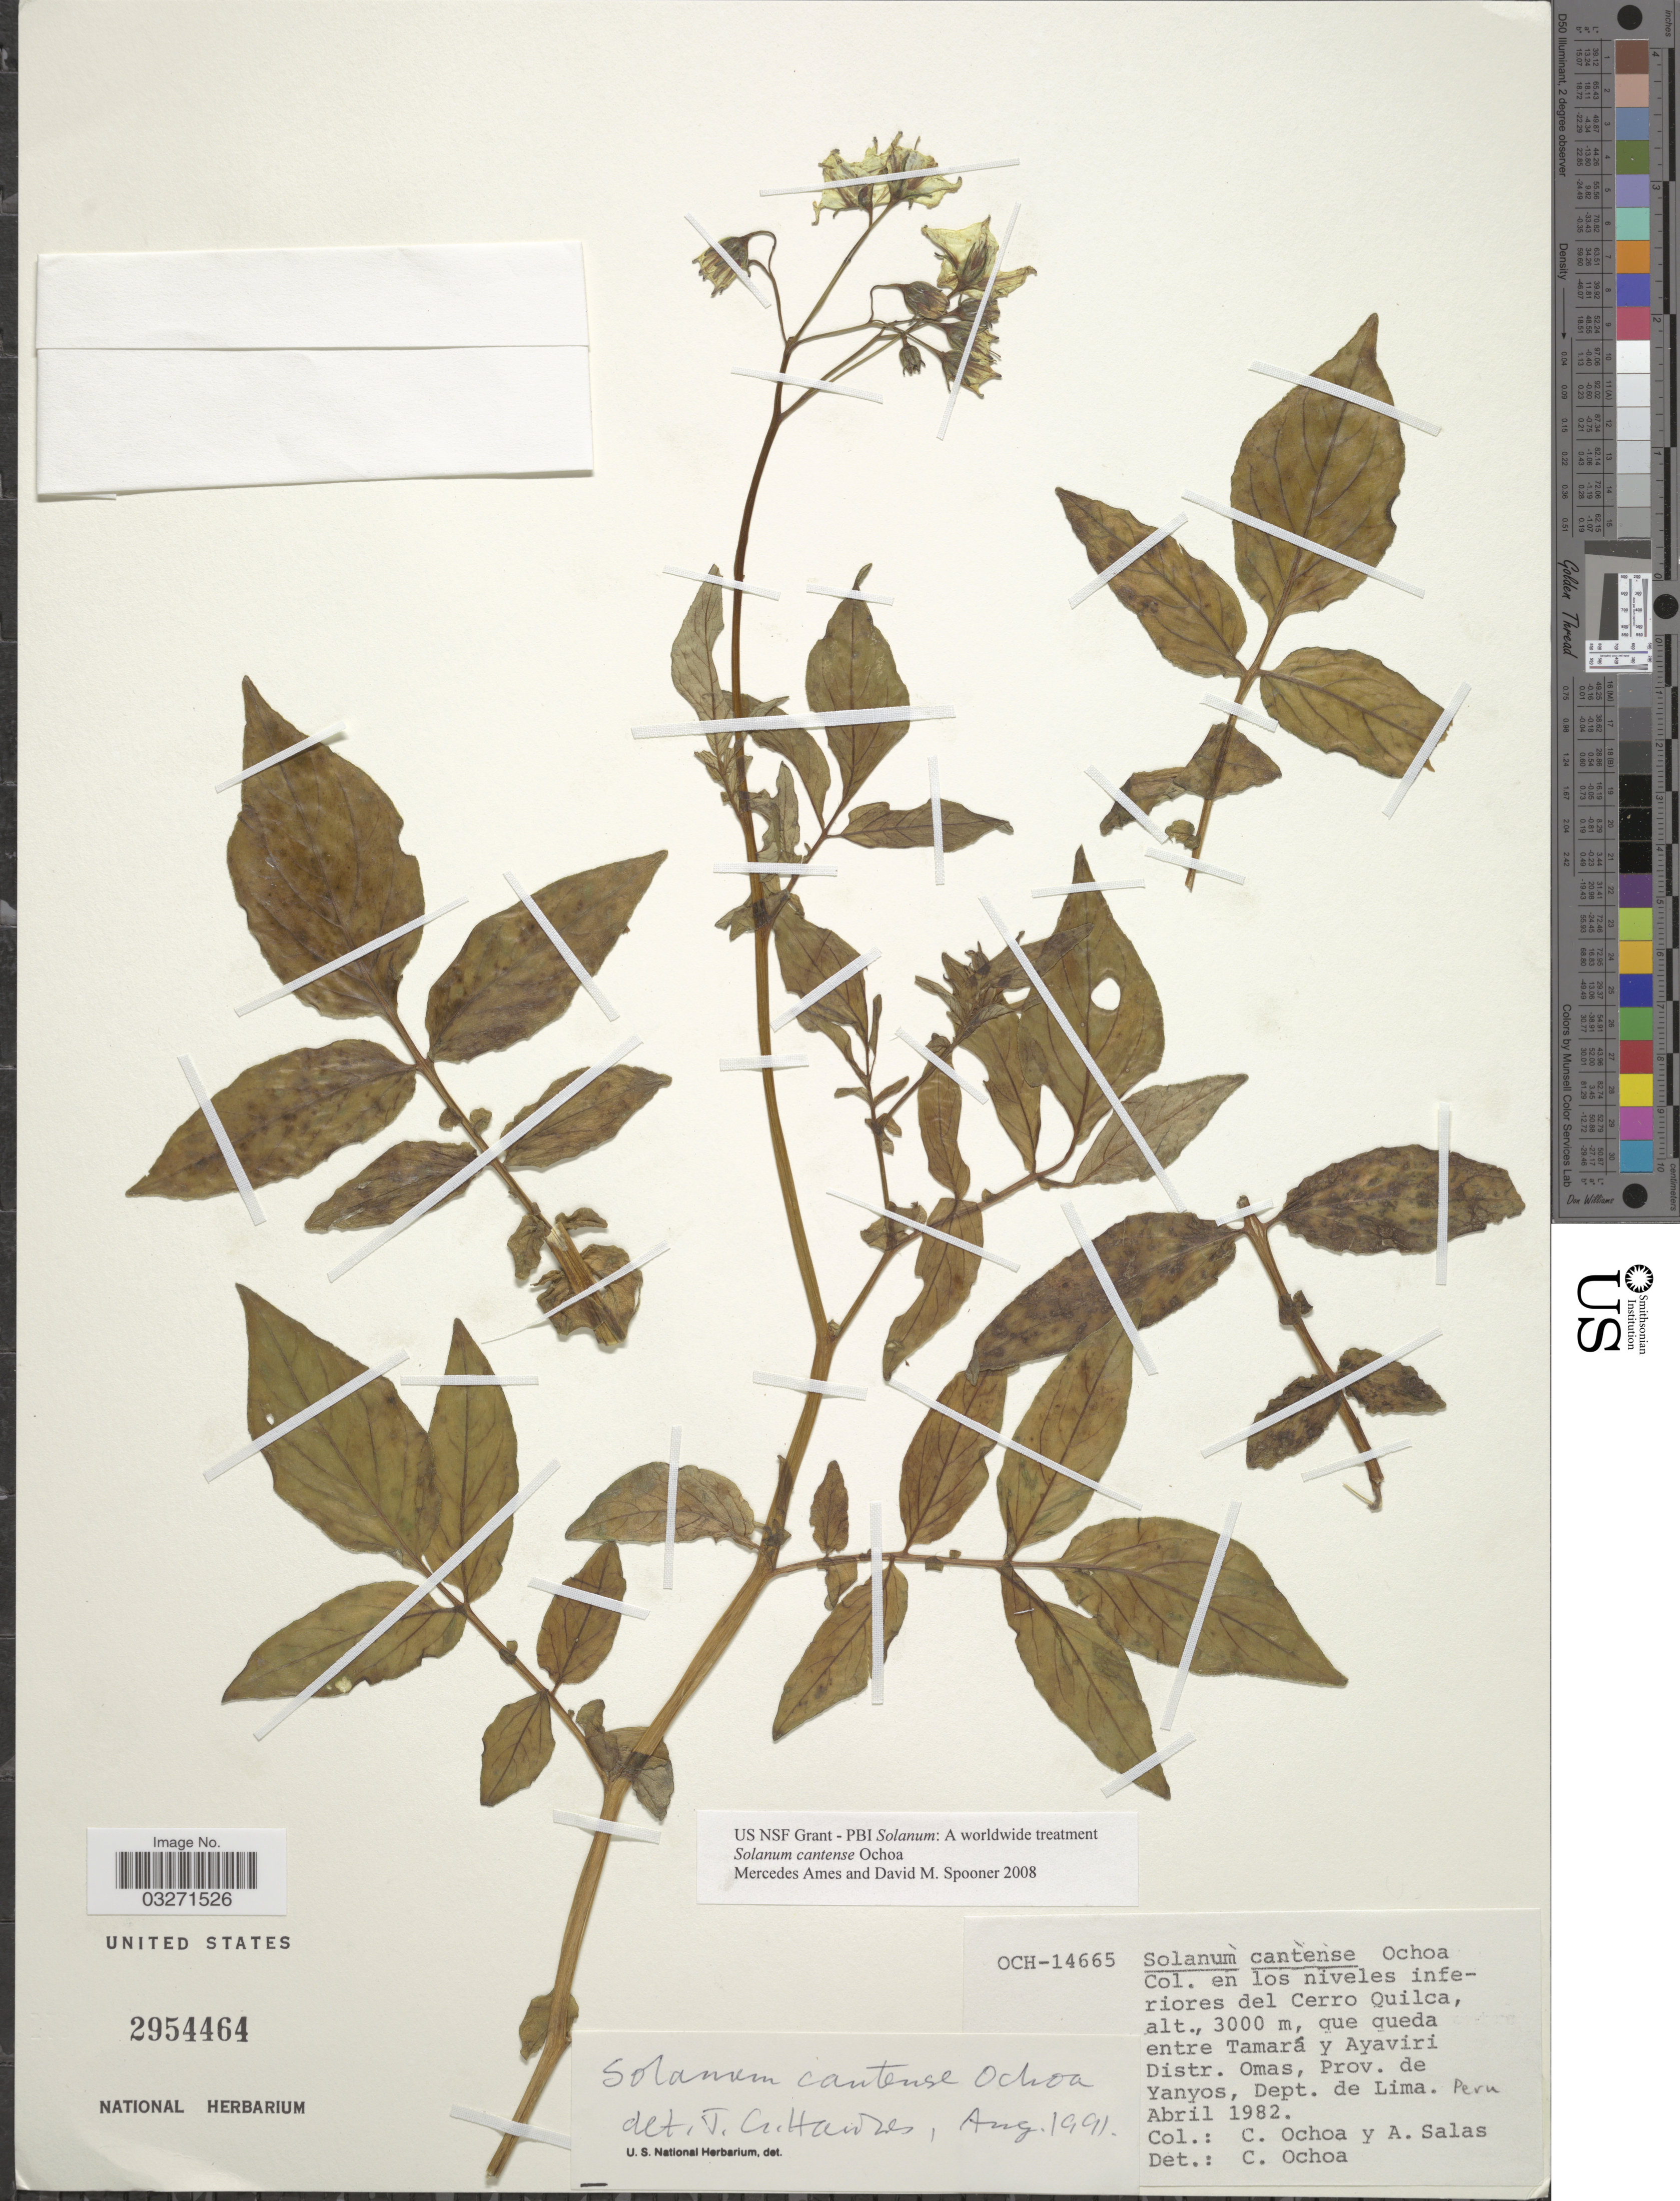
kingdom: Plantae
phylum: Tracheophyta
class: Magnoliopsida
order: Solanales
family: Solanaceae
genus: Solanum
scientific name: Solanum cantense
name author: Ochoa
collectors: C. Ochoa & A. Salas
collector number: OCH-14665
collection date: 1982-04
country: Peru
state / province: Lima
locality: En los niveles inferiores del Cerro Quilca, que queda entre Tamará y Ayaviri Distr. Omas, Prov. de Yanyos, Dept. de Lima.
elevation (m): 3000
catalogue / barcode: US 2954464